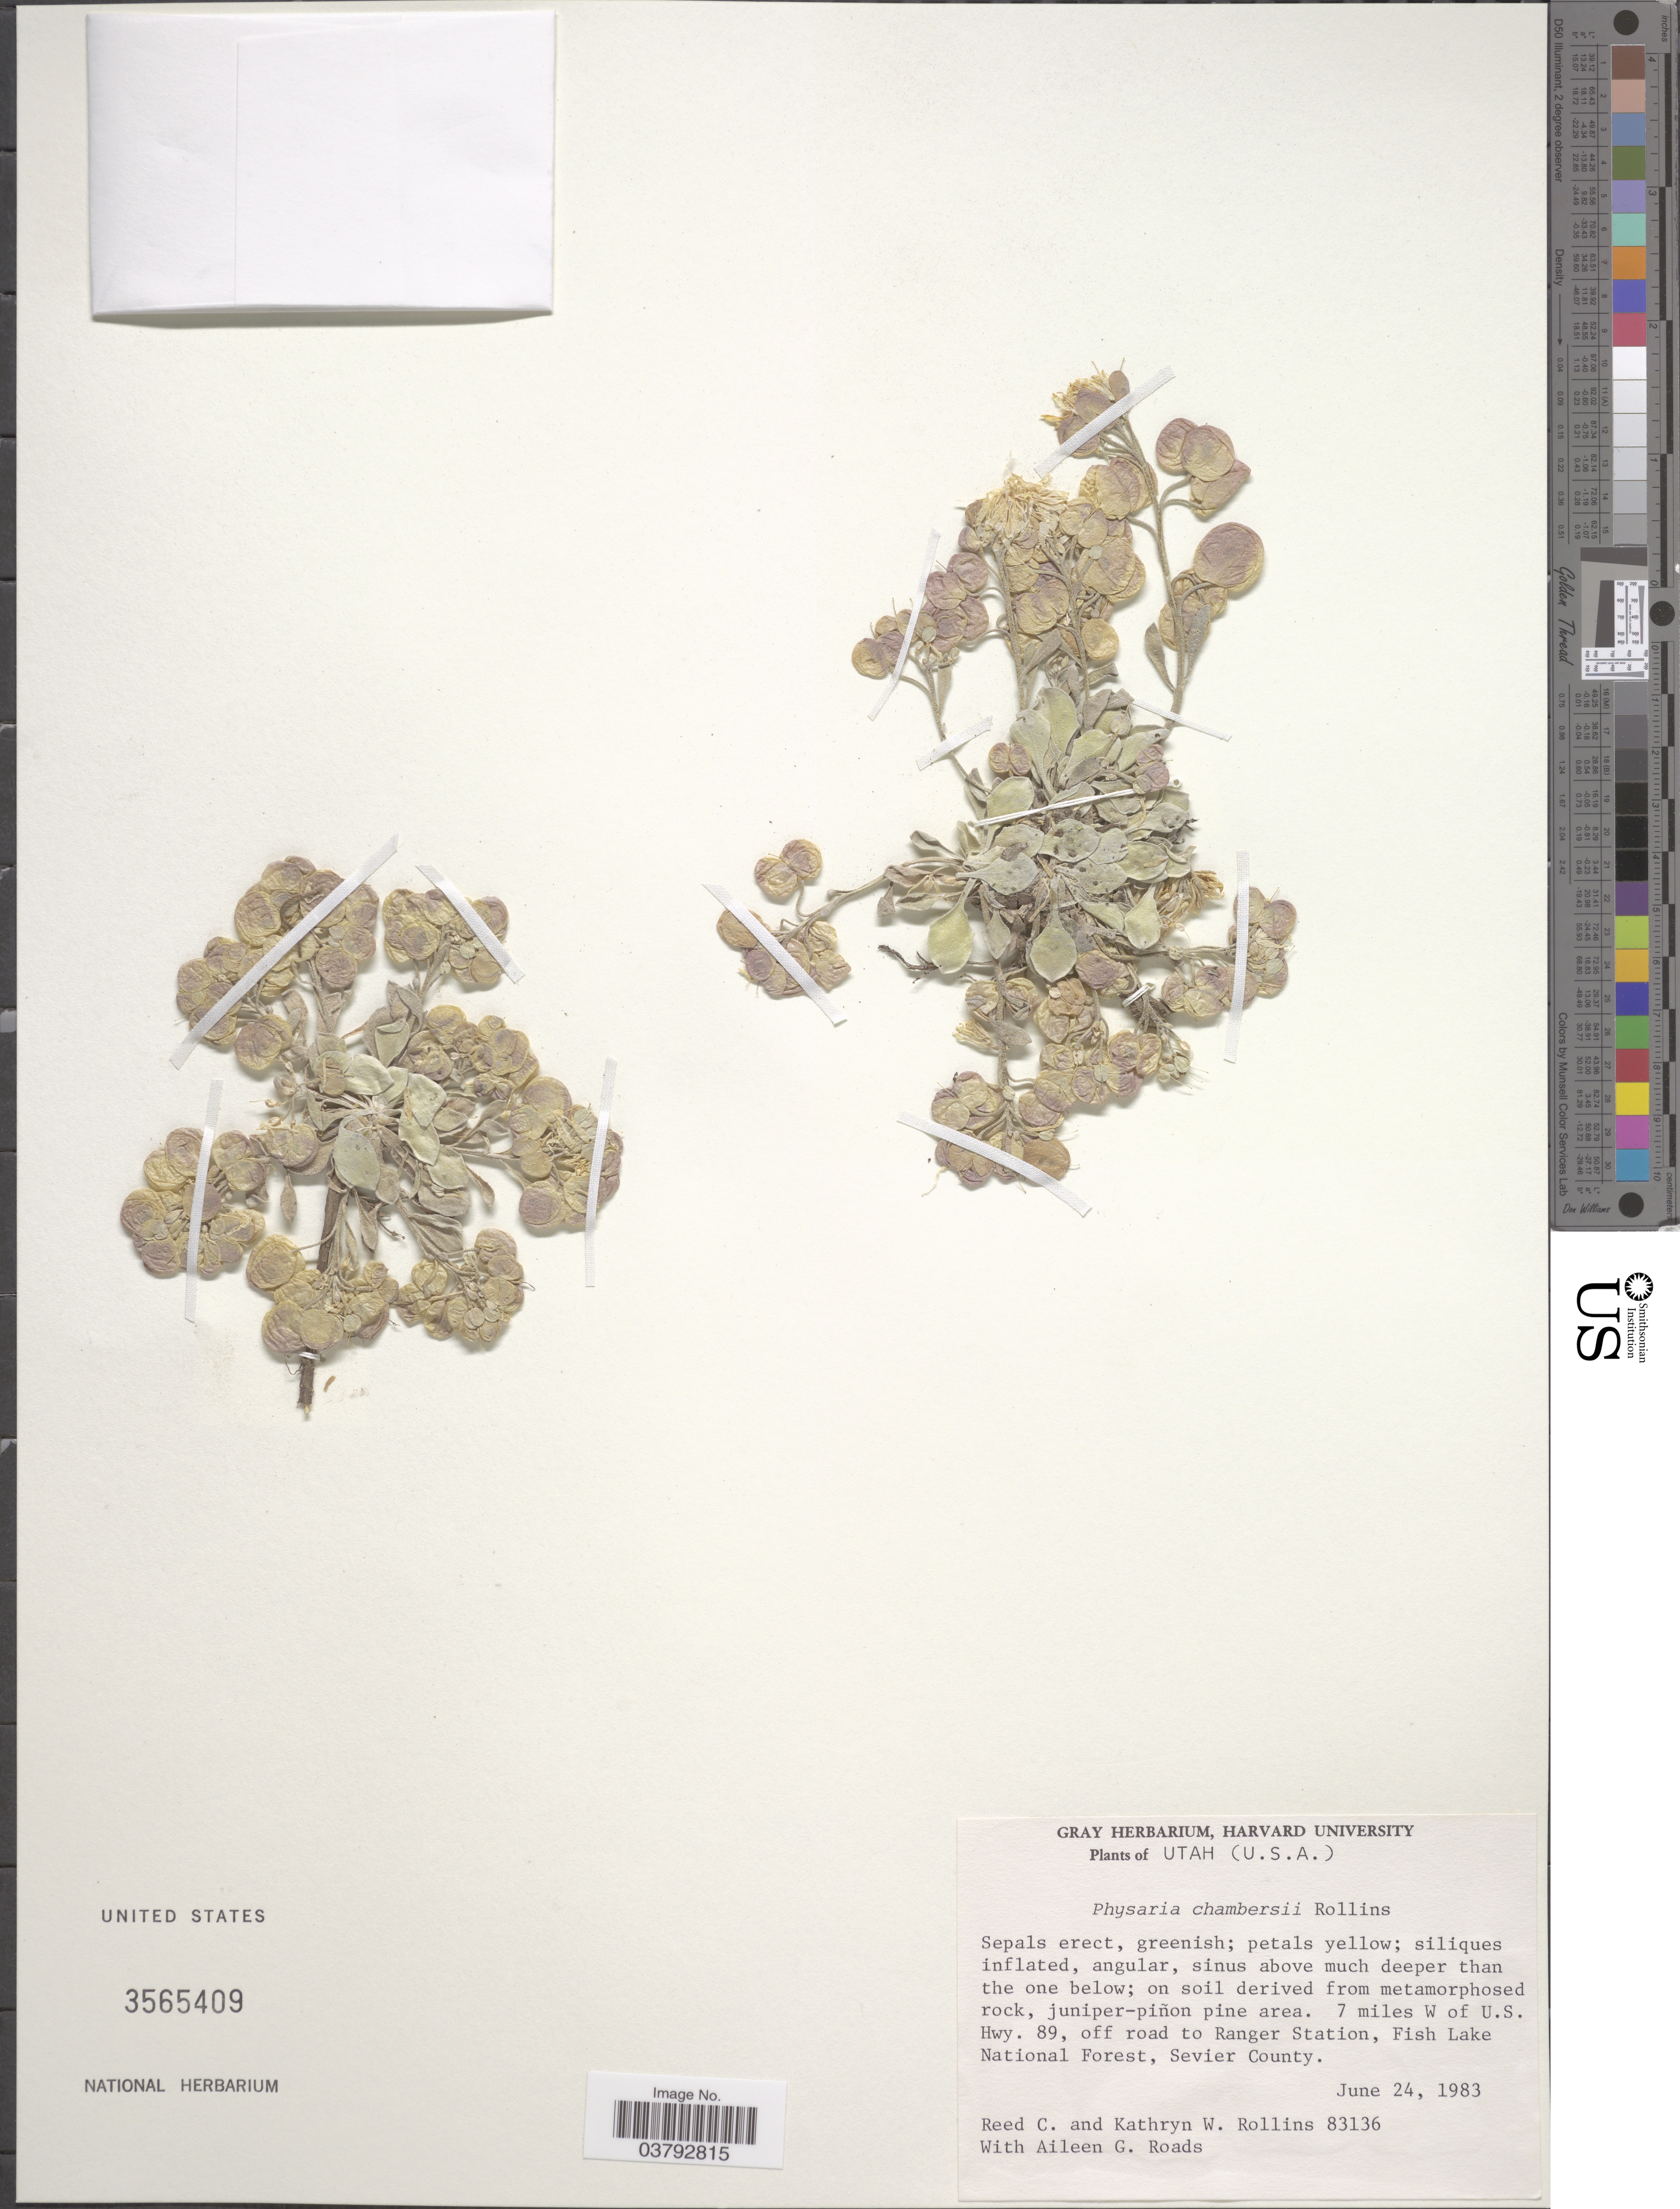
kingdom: Plantae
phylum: Tracheophyta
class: Magnoliopsida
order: Brassicales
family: Brassicaceae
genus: Physaria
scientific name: Physaria chambersii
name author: Rollins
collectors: R. C. Rollins, K. W. Rollins & A. Roads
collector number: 83136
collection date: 1983-06-24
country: United States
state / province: Utah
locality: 7 miles W of U.S. Hwy. 89, off road to Ranger Station, Fish Lake National Forest, Sevier County.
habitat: juniper-pinon pine area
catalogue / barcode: US 3565409